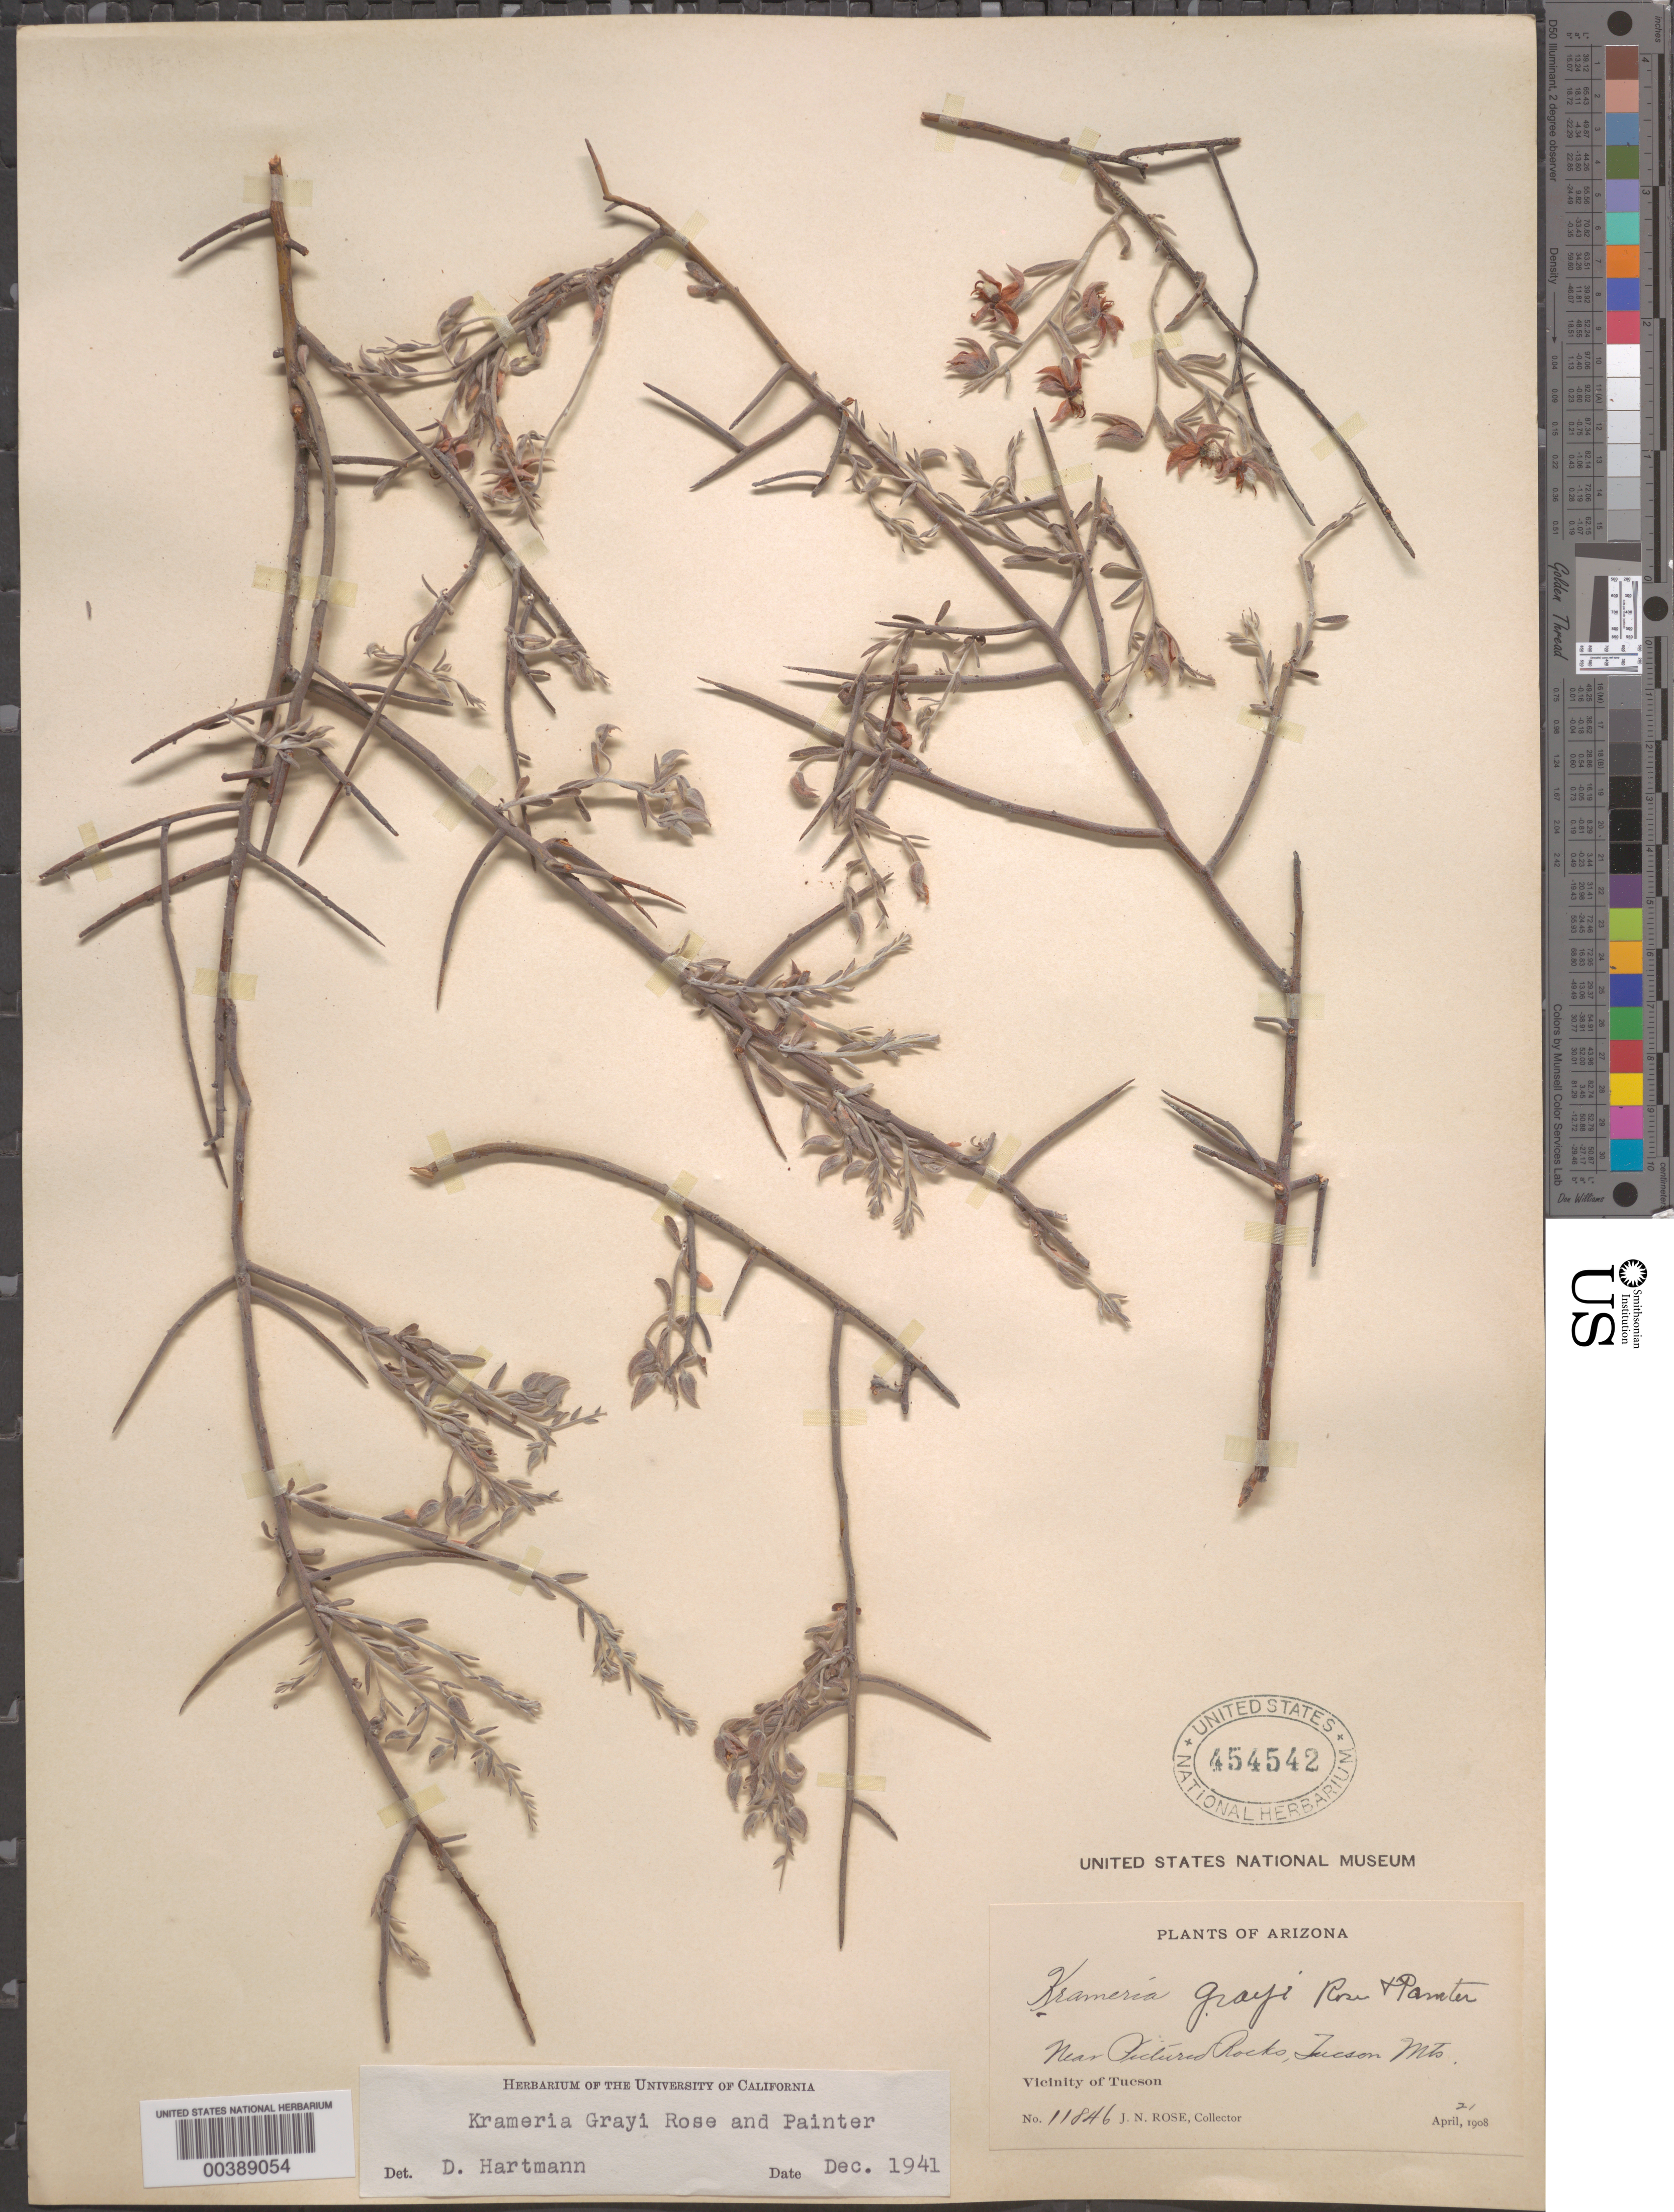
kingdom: Plantae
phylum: Tracheophyta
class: Magnoliopsida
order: Zygophyllales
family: Krameriaceae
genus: Krameria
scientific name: Krameria grayi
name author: Rose & J.H. Painter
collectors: J. N. Rose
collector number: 11846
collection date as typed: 21 Apr 1908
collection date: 1908-04-21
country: United States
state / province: Arizona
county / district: Pima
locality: Vicinity of tucson; near pictured rocks, tucson mts.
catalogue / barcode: US 454542